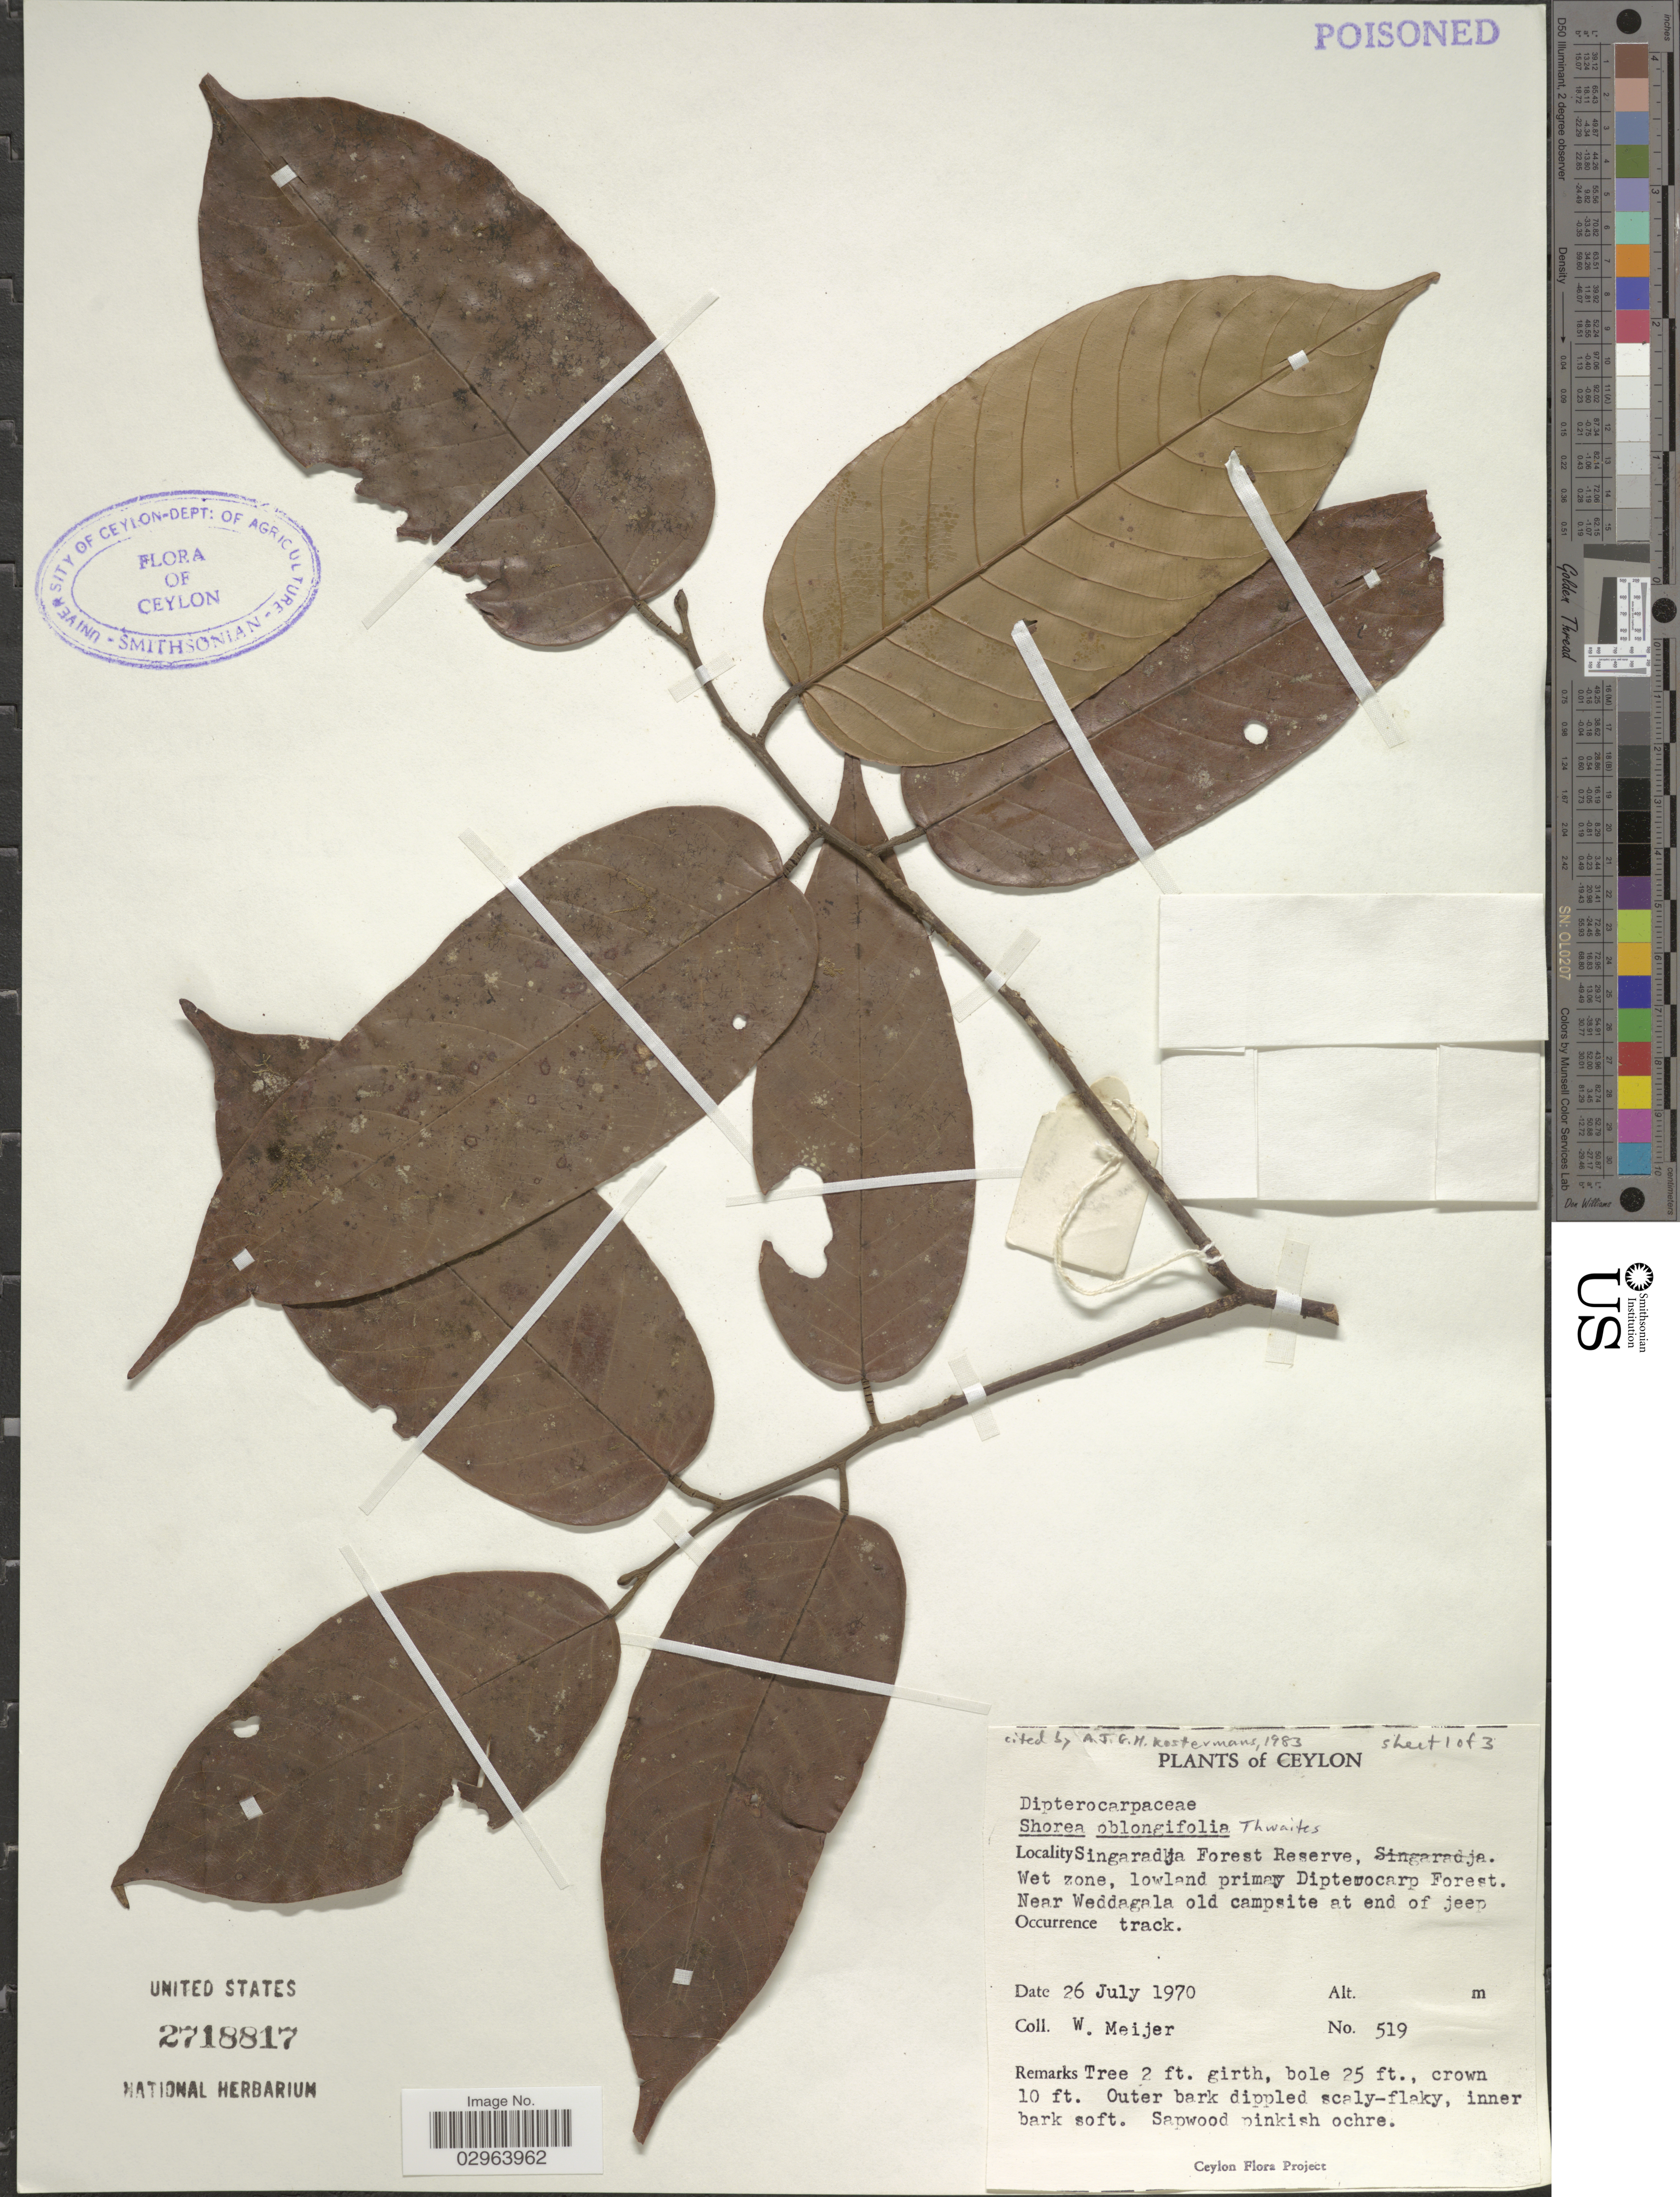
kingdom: Plantae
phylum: Tracheophyta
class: Magnoliopsida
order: Malvales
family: Dipterocarpaceae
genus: Shorea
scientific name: Shorea oblongifolia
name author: Thwaites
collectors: W. Meijer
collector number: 519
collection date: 1970-07-26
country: Sri Lanka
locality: Ceylon, Singaradja Forest Reserve, Wet zone, lowland primay Dipterocarp Forest. Near Weddagala old campsite at end of jeep track.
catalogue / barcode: US 2718817